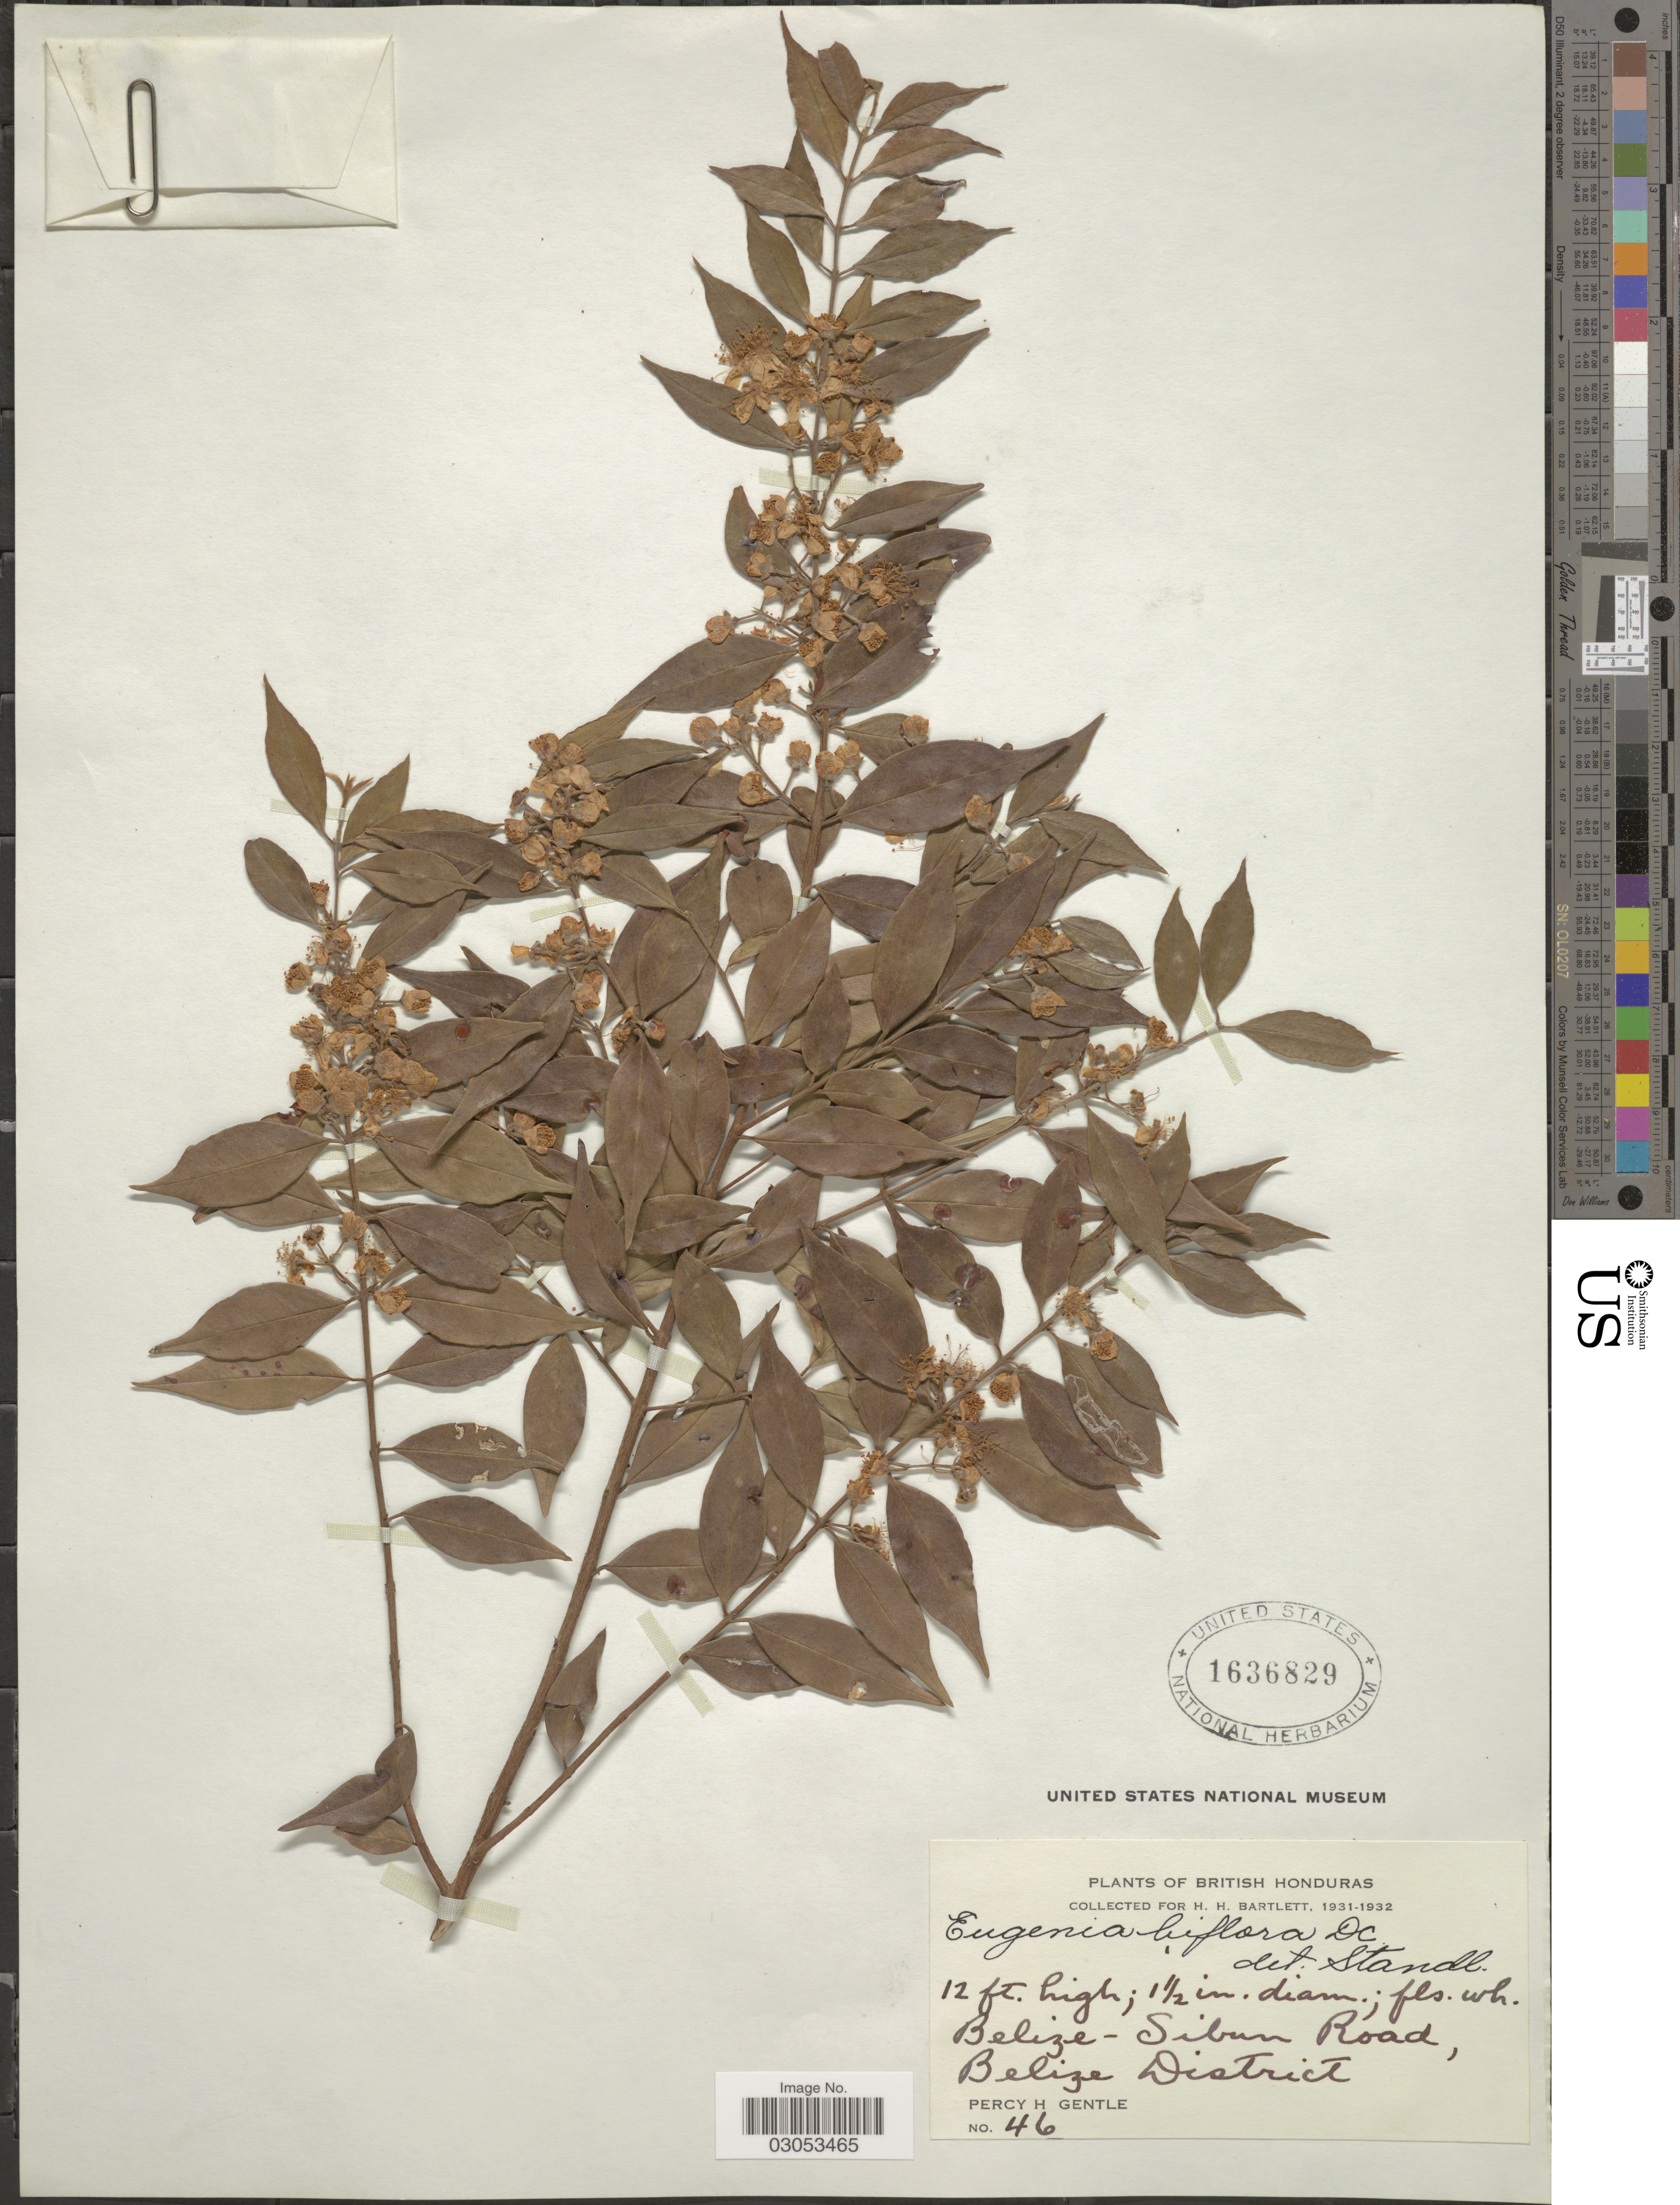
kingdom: Plantae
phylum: Tracheophyta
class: Magnoliopsida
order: Myrtales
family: Myrtaceae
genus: Eugenia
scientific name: Eugenia biflora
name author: (L.) DC.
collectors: P. H. Gentle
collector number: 46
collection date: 1931/1932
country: Belize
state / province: Belize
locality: British Honduras. Belize- Sibun Road, Belize District.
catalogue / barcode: US 1636829